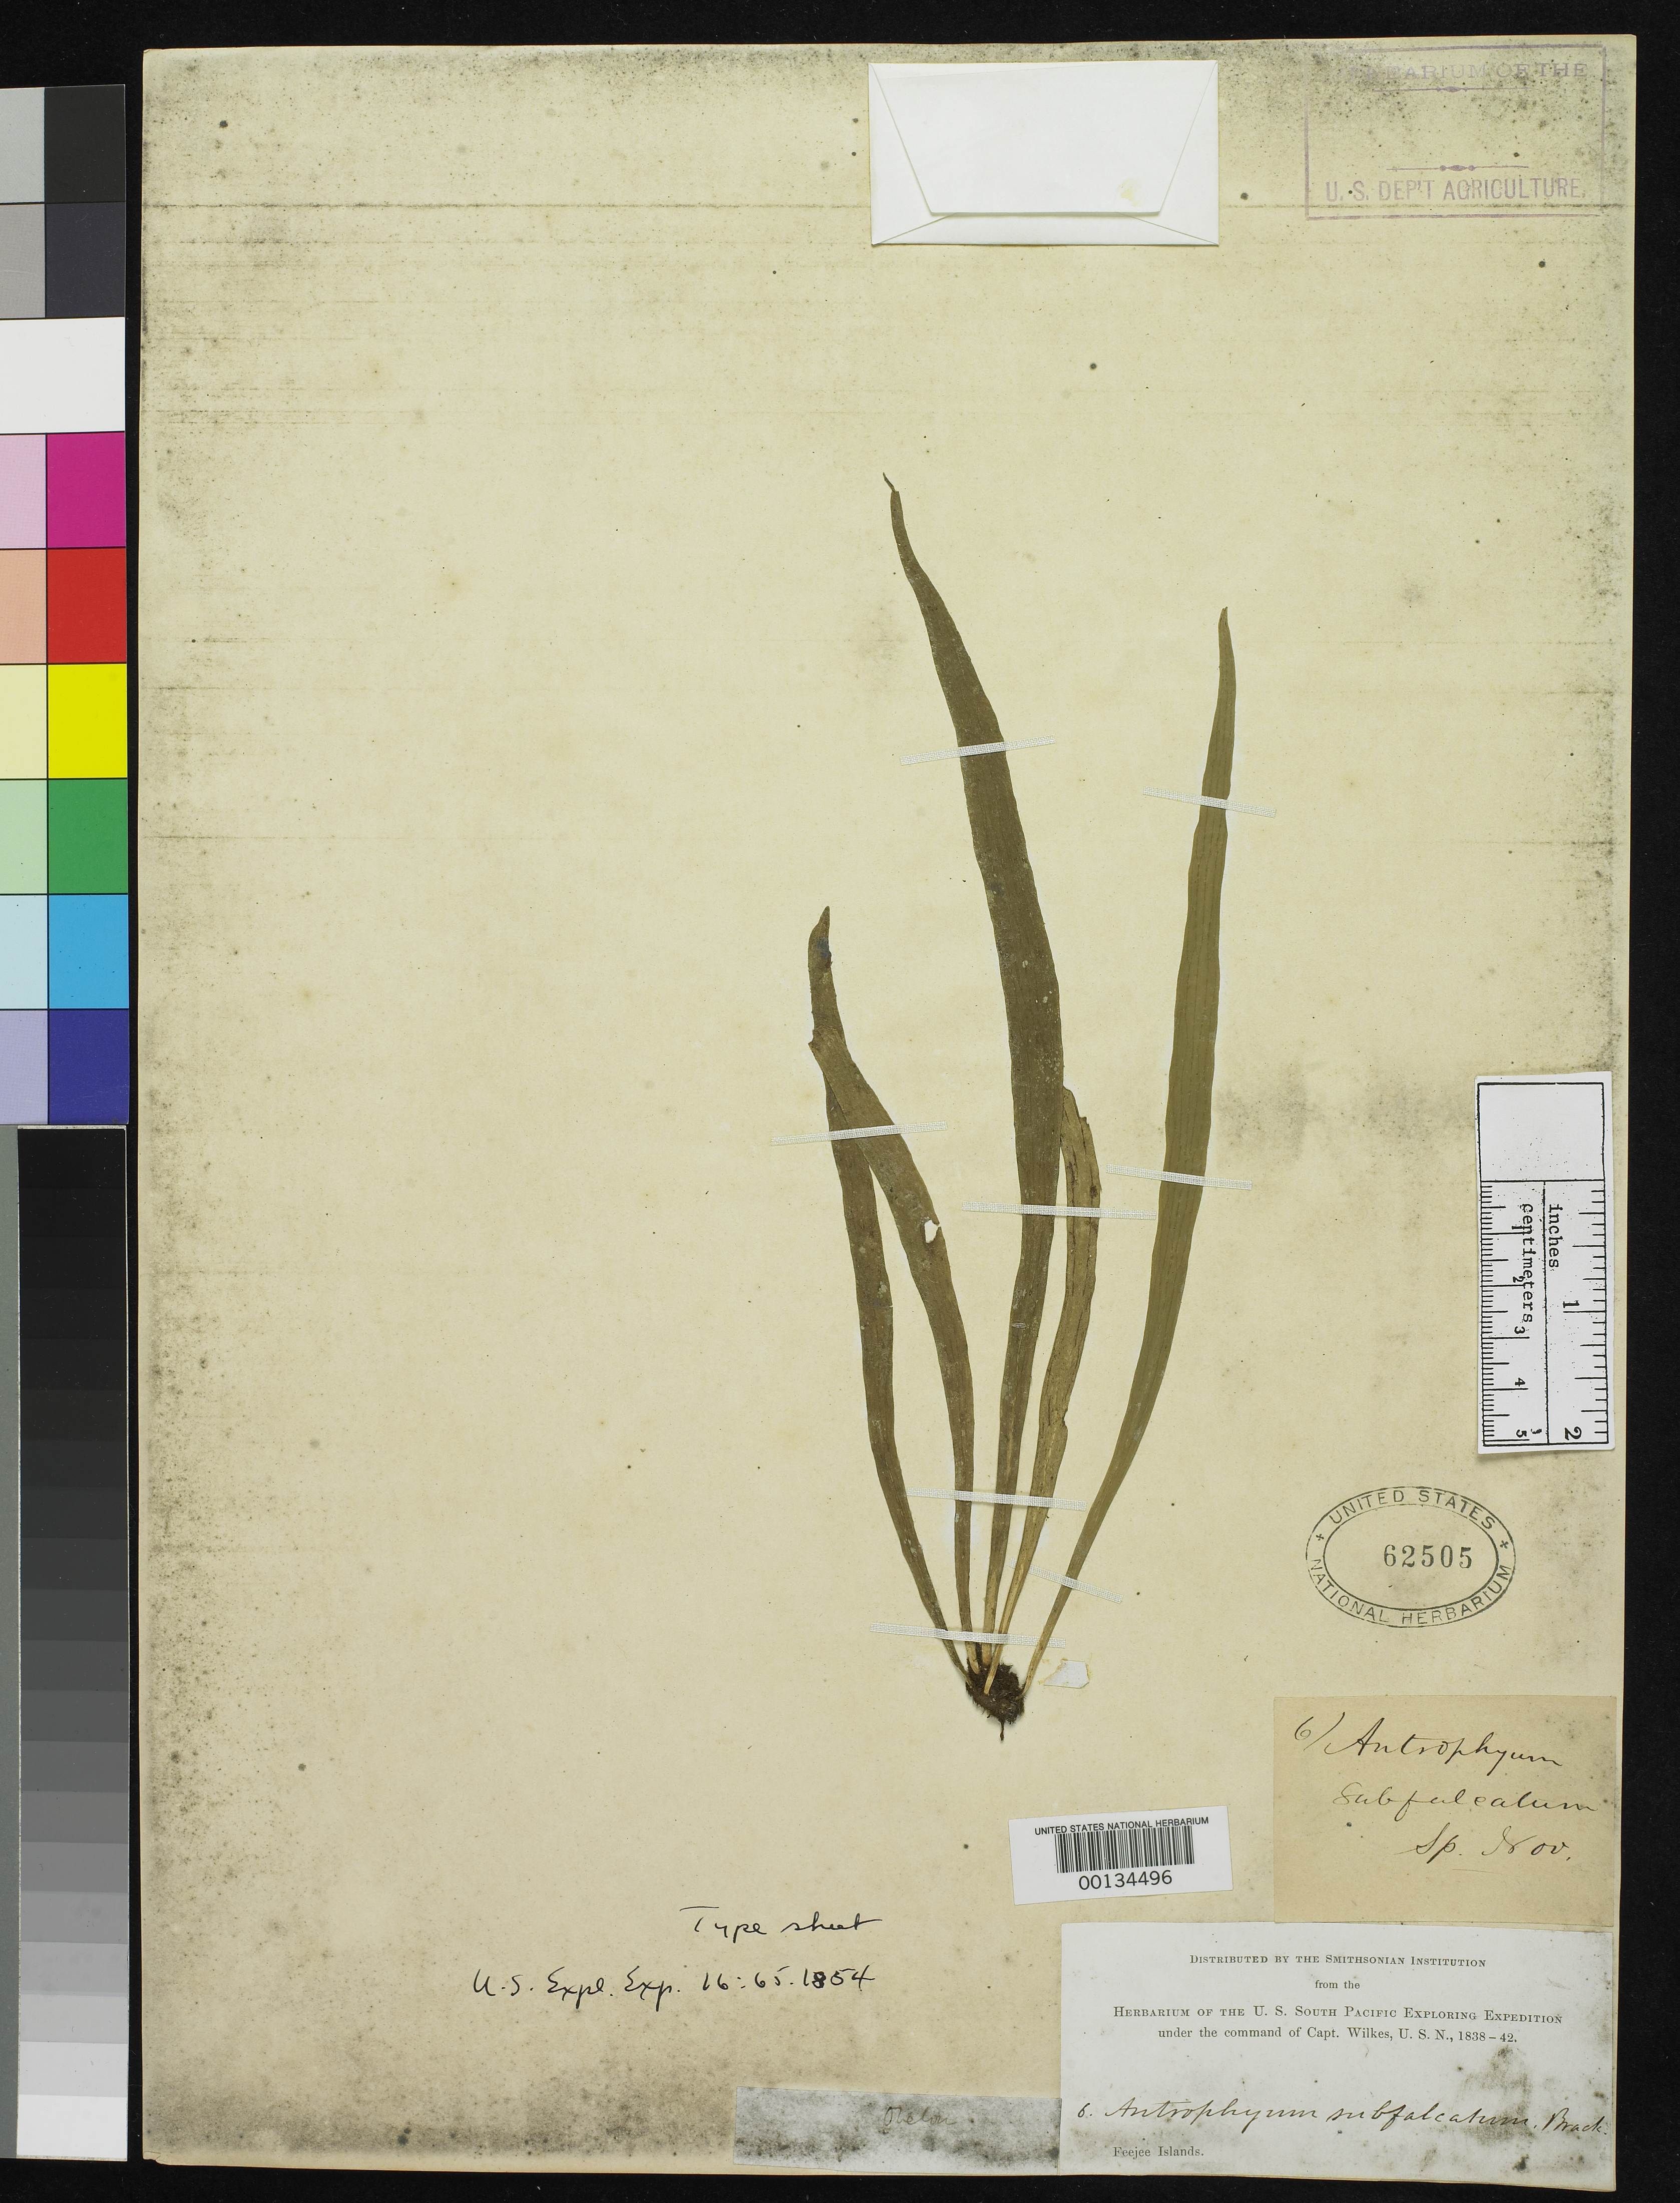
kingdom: Plantae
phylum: Tracheophyta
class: Polypodiopsida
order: Polypodiales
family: Pteridaceae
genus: Antrophyum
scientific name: Antrophyum subfalcatum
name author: Brack. in Wilkes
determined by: Florence, J.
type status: Holotype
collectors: Wilkes Explor. Exped.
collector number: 6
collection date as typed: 1838 to -- --- 1842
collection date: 1838/1842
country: Fiji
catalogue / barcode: US 62505